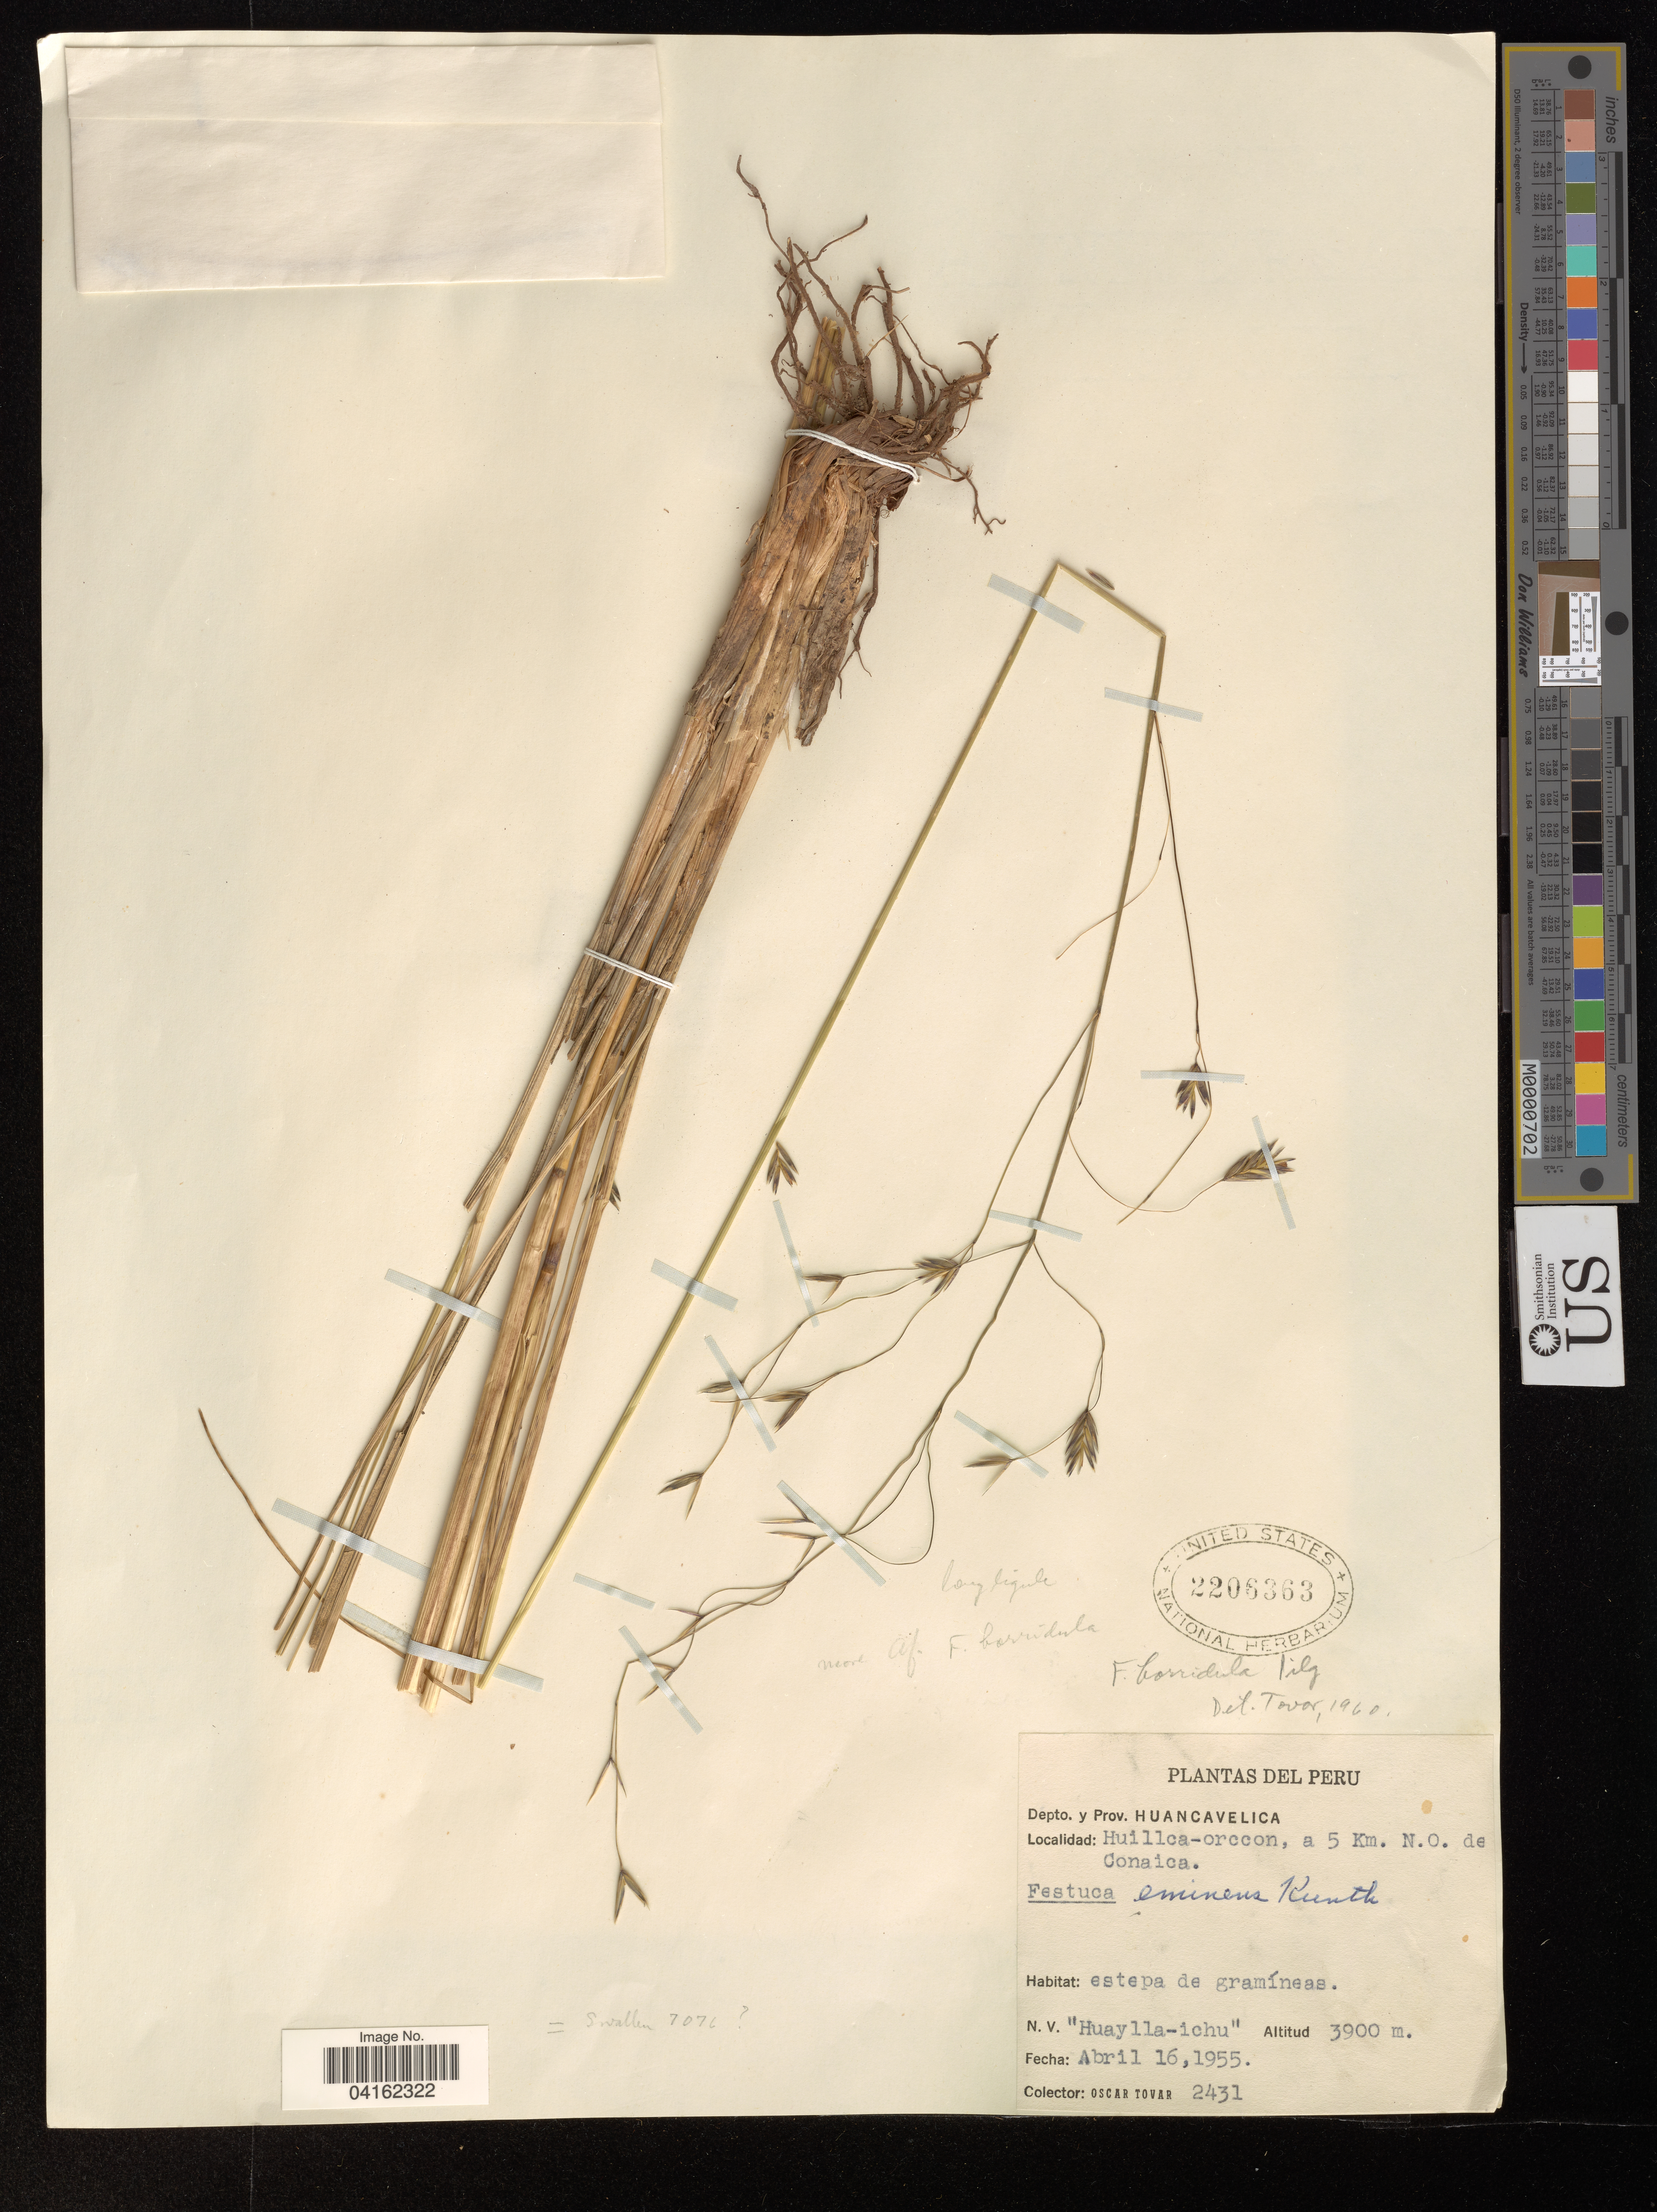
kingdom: Plantae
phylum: Tracheophyta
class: Liliopsida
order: Poales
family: Poaceae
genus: Festuca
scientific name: Festuca horridula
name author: Pilg.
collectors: Ó. Tovar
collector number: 2431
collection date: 1955-04-16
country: Peru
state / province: Huancavelica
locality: Huillca-orccon, a 5 Km. N. O. de Conaica. N. V. "Huaylla-ichu".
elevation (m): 3900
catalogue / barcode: US 2206363